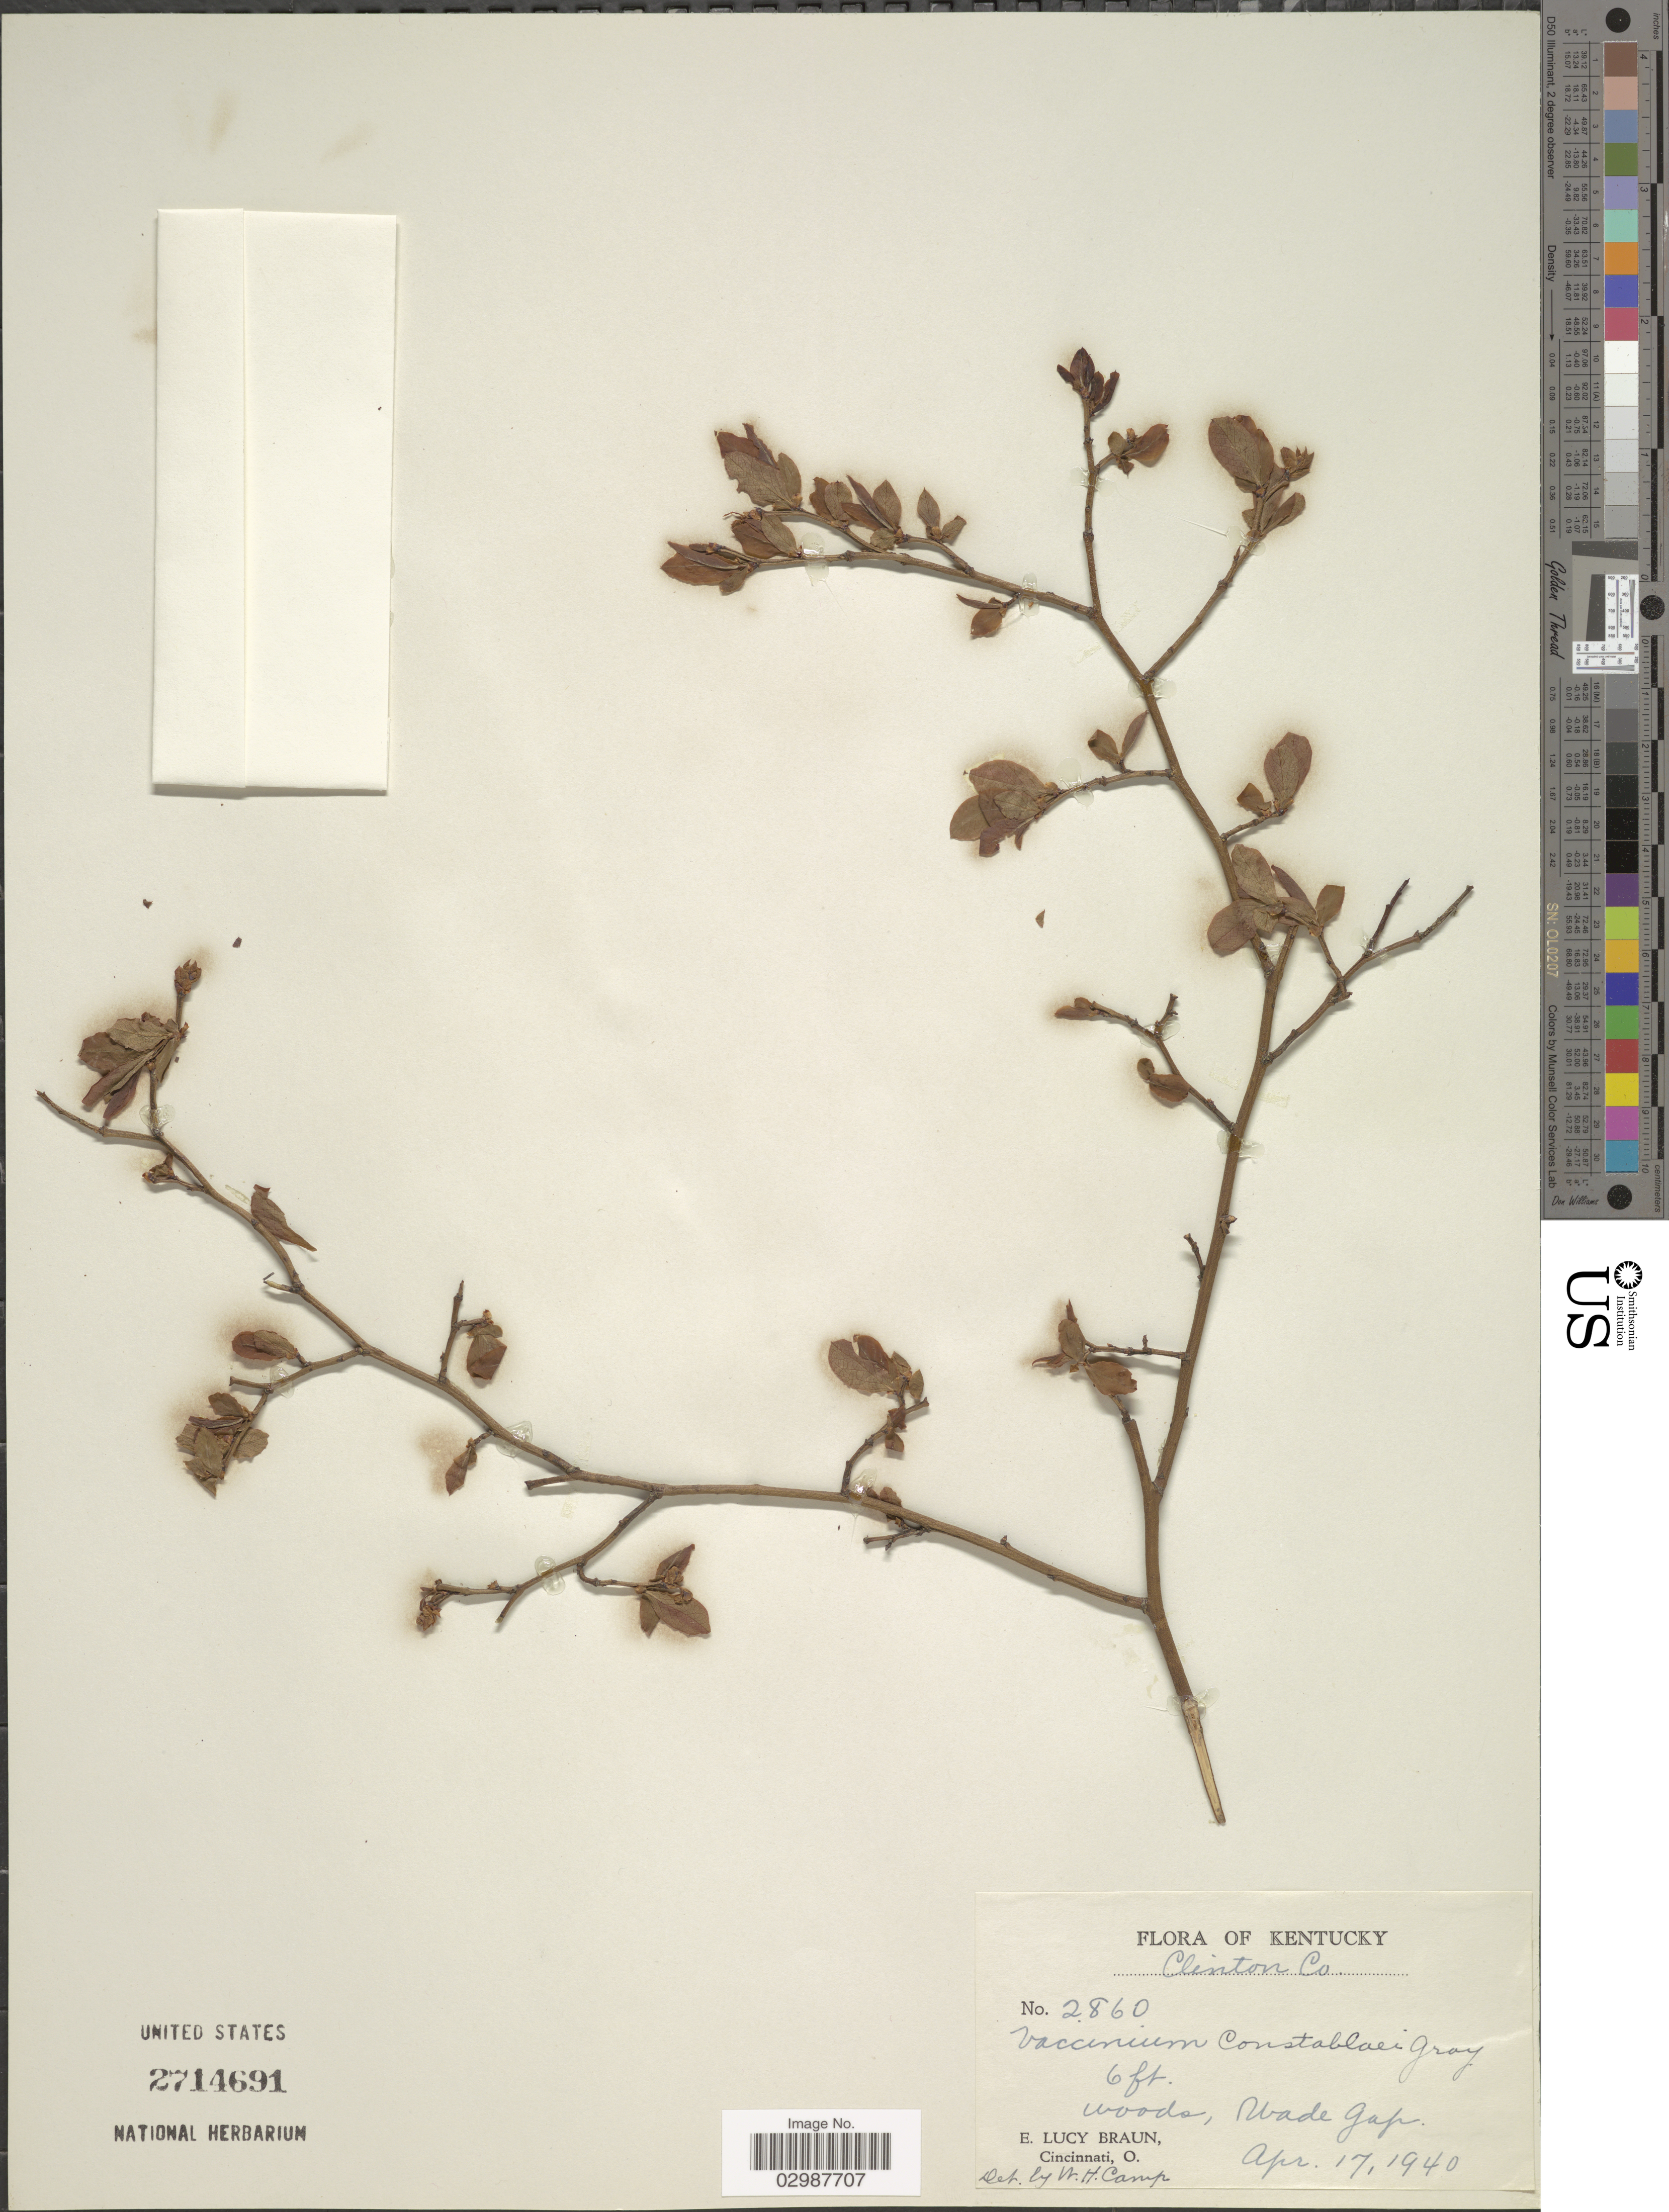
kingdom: Plantae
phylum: Tracheophyta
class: Magnoliopsida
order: Ericales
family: Ericaceae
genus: Vaccinium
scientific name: Vaccinium constablaei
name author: A. Gray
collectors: E. L. Braun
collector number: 2860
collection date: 1940-04-17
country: United States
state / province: Kentucky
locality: Clinton Co. Wade Gap.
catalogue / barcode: US 2714691